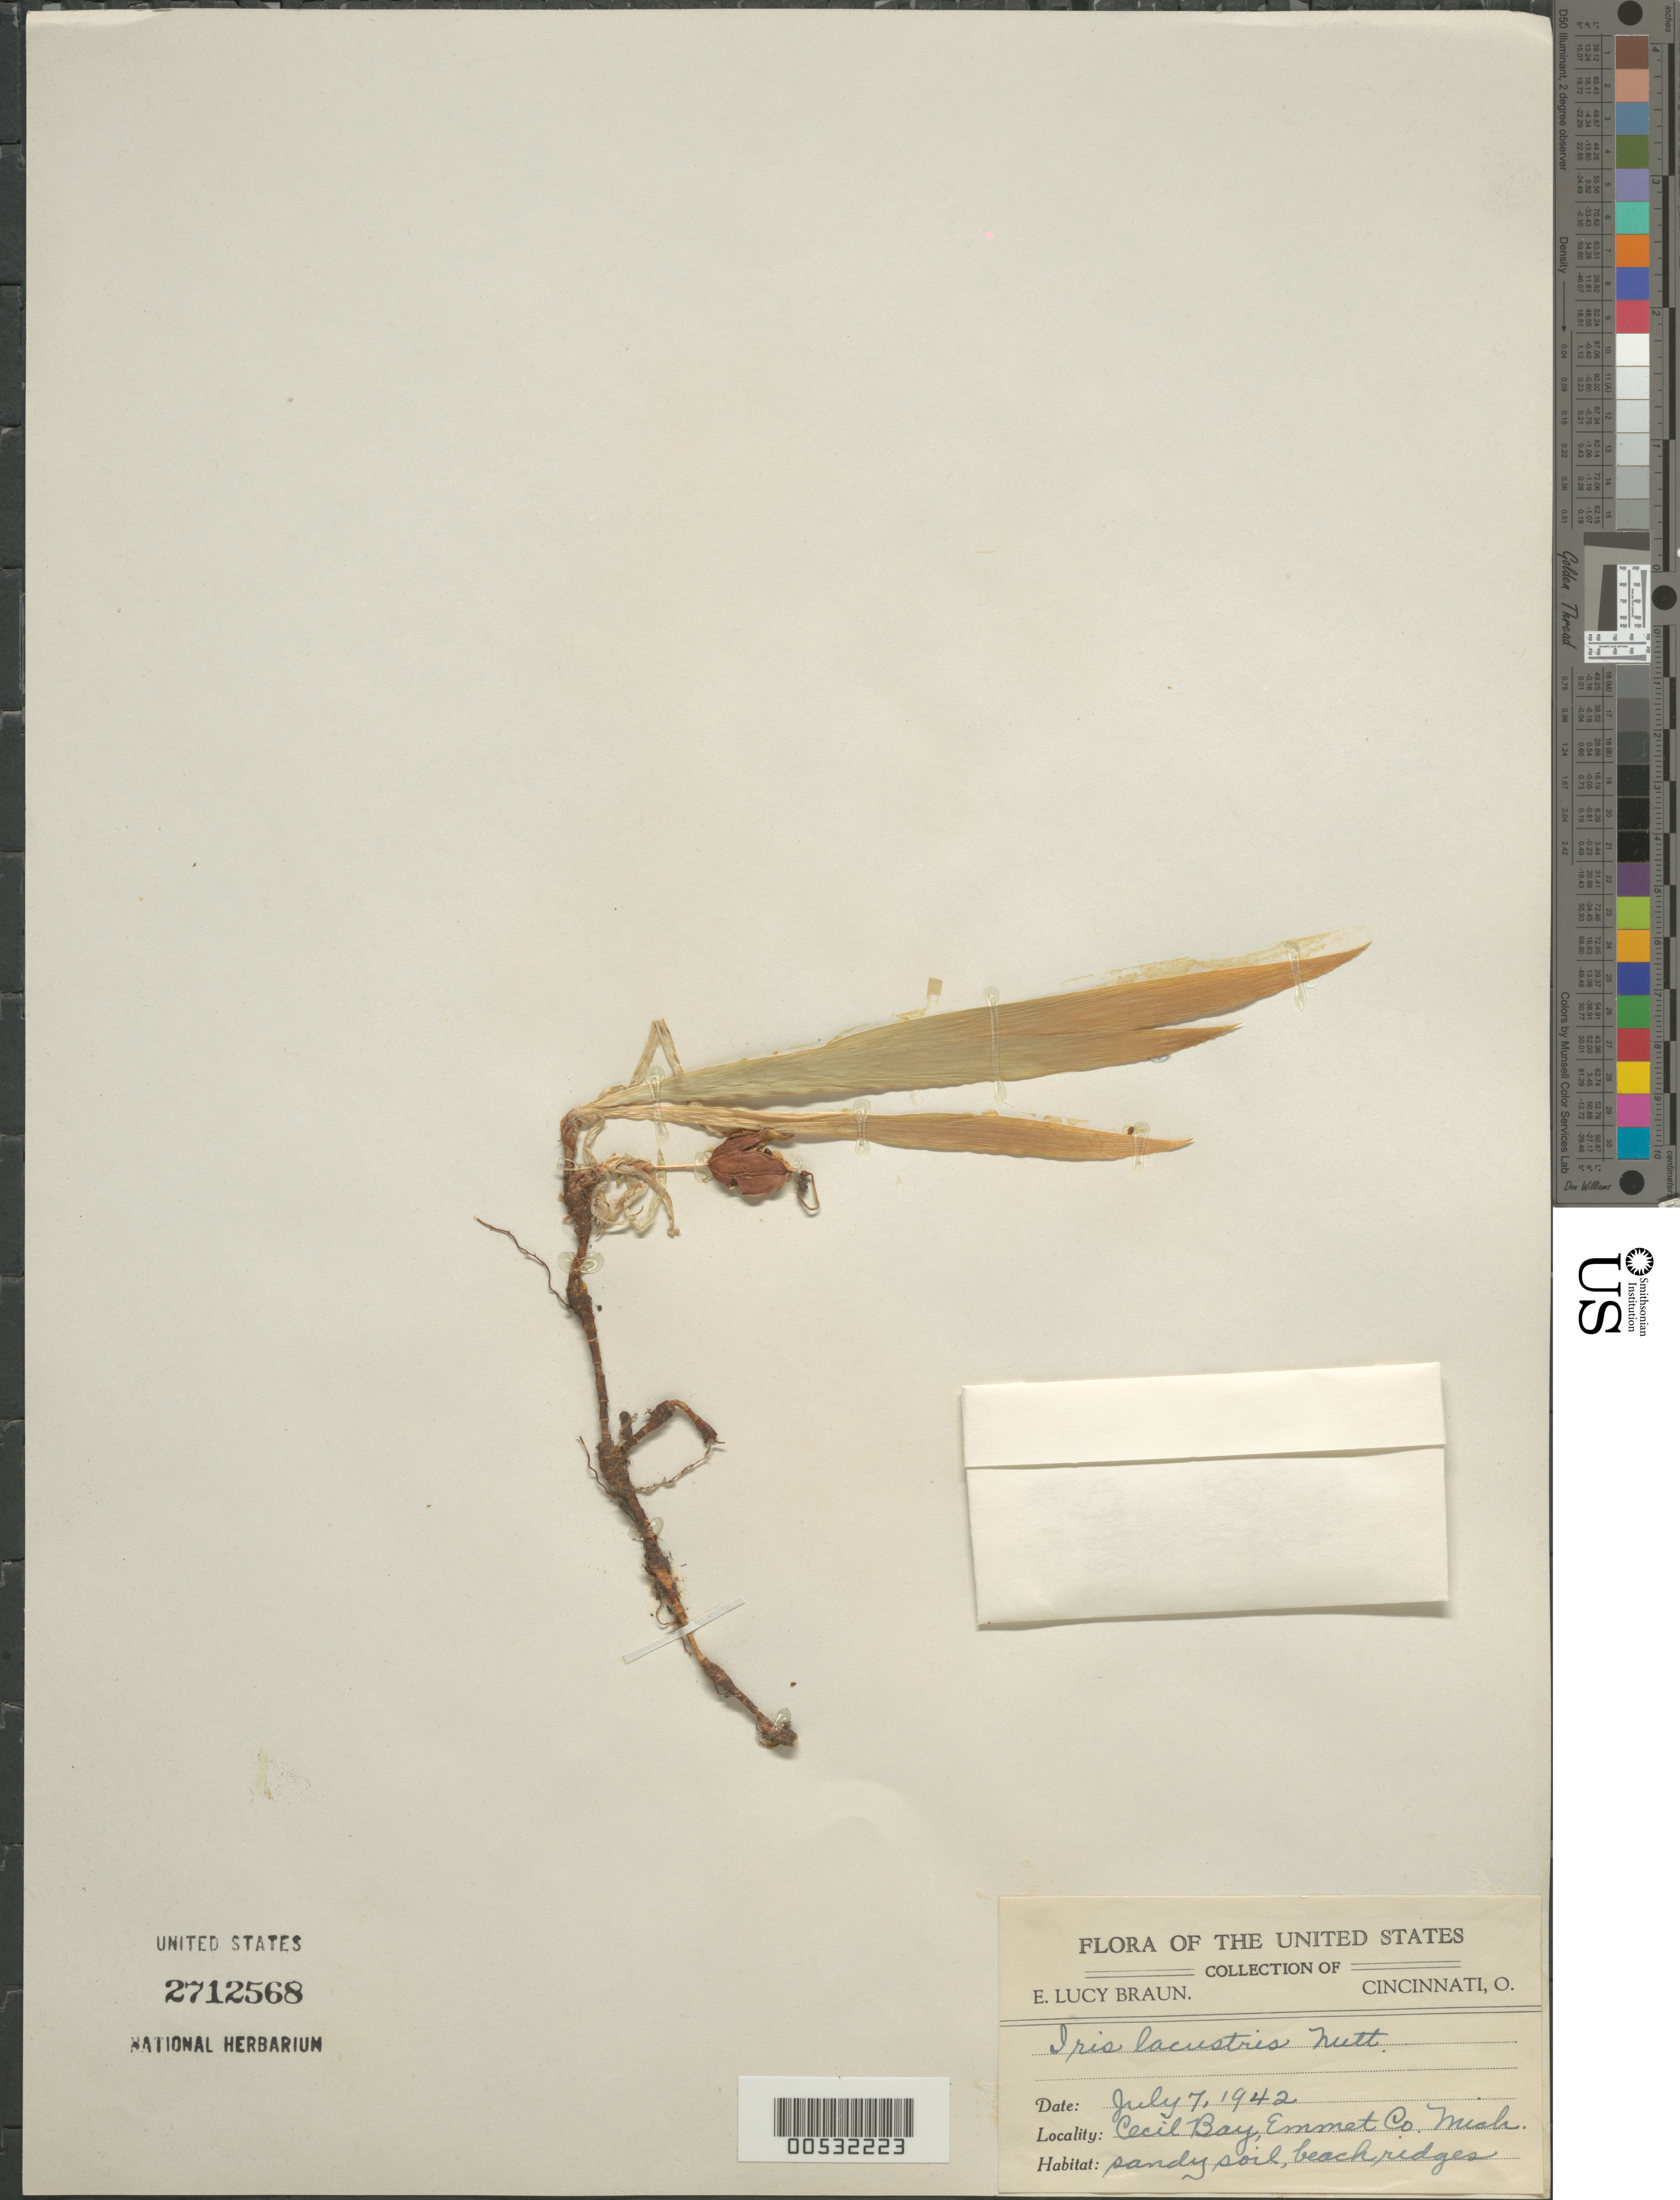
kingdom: Plantae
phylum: Tracheophyta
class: Liliopsida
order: Asparagales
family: Iridaceae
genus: Iris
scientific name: Iris lacustris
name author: Nutt.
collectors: E. L. Braun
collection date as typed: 07 Jul 1942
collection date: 1942-07-07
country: United States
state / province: Michigan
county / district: Emmet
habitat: Sandy soil, beach ridges.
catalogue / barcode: US 2712568